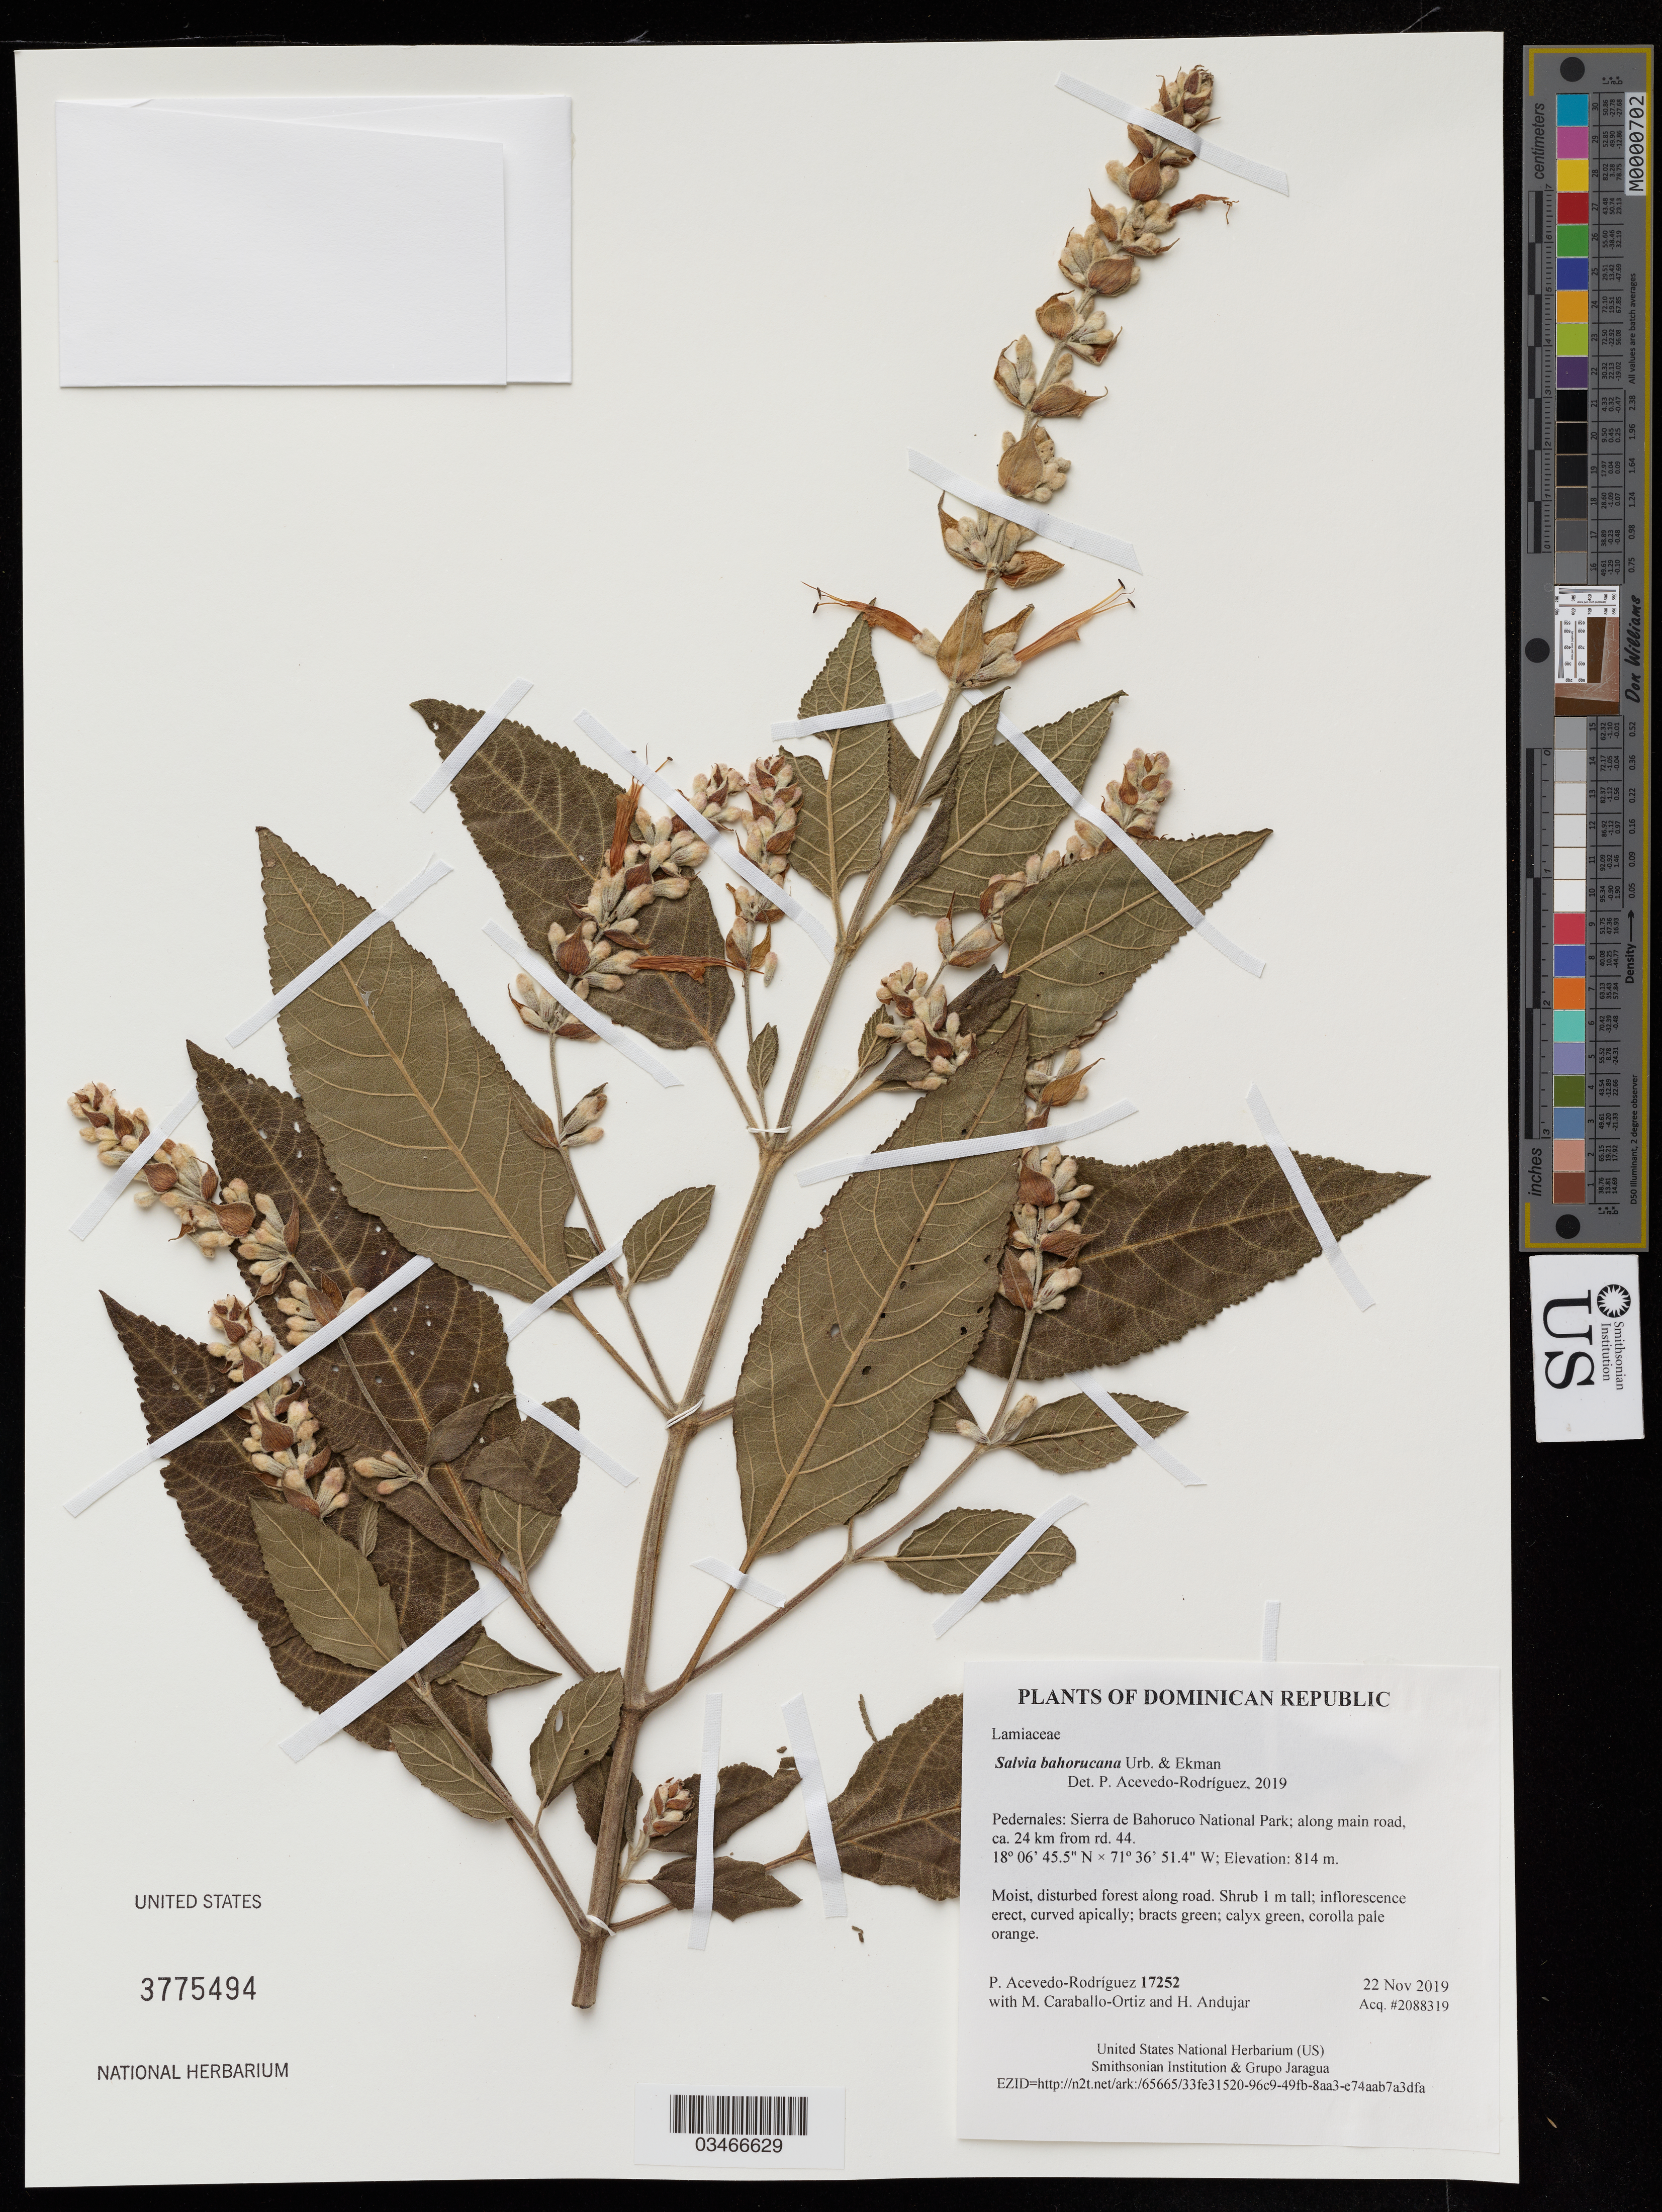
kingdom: Plantae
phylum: Tracheophyta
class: Magnoliopsida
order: Lamiales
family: Lamiaceae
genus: Salvia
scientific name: Salvia bahorucona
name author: Urb. & Ekman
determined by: Acevedo-Rodriguez, P., (US), Smithsonian Institution - National Museum of Natural History (UNITED STATES)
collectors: P. Acevedo-Rodriguez, M. Caraballo-Ortiz & H. Andujar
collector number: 17252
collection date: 2019-11-22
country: Dominican Republic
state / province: Pedernales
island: Hispaniola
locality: Sierra de Bahoruco National Park; along main road, ca. 24 km from RD 44.; moist , disturbed forest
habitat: Moist, disturbed forest along road.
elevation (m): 814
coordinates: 18.11263 N, 71.61427 W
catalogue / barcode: US 3775494